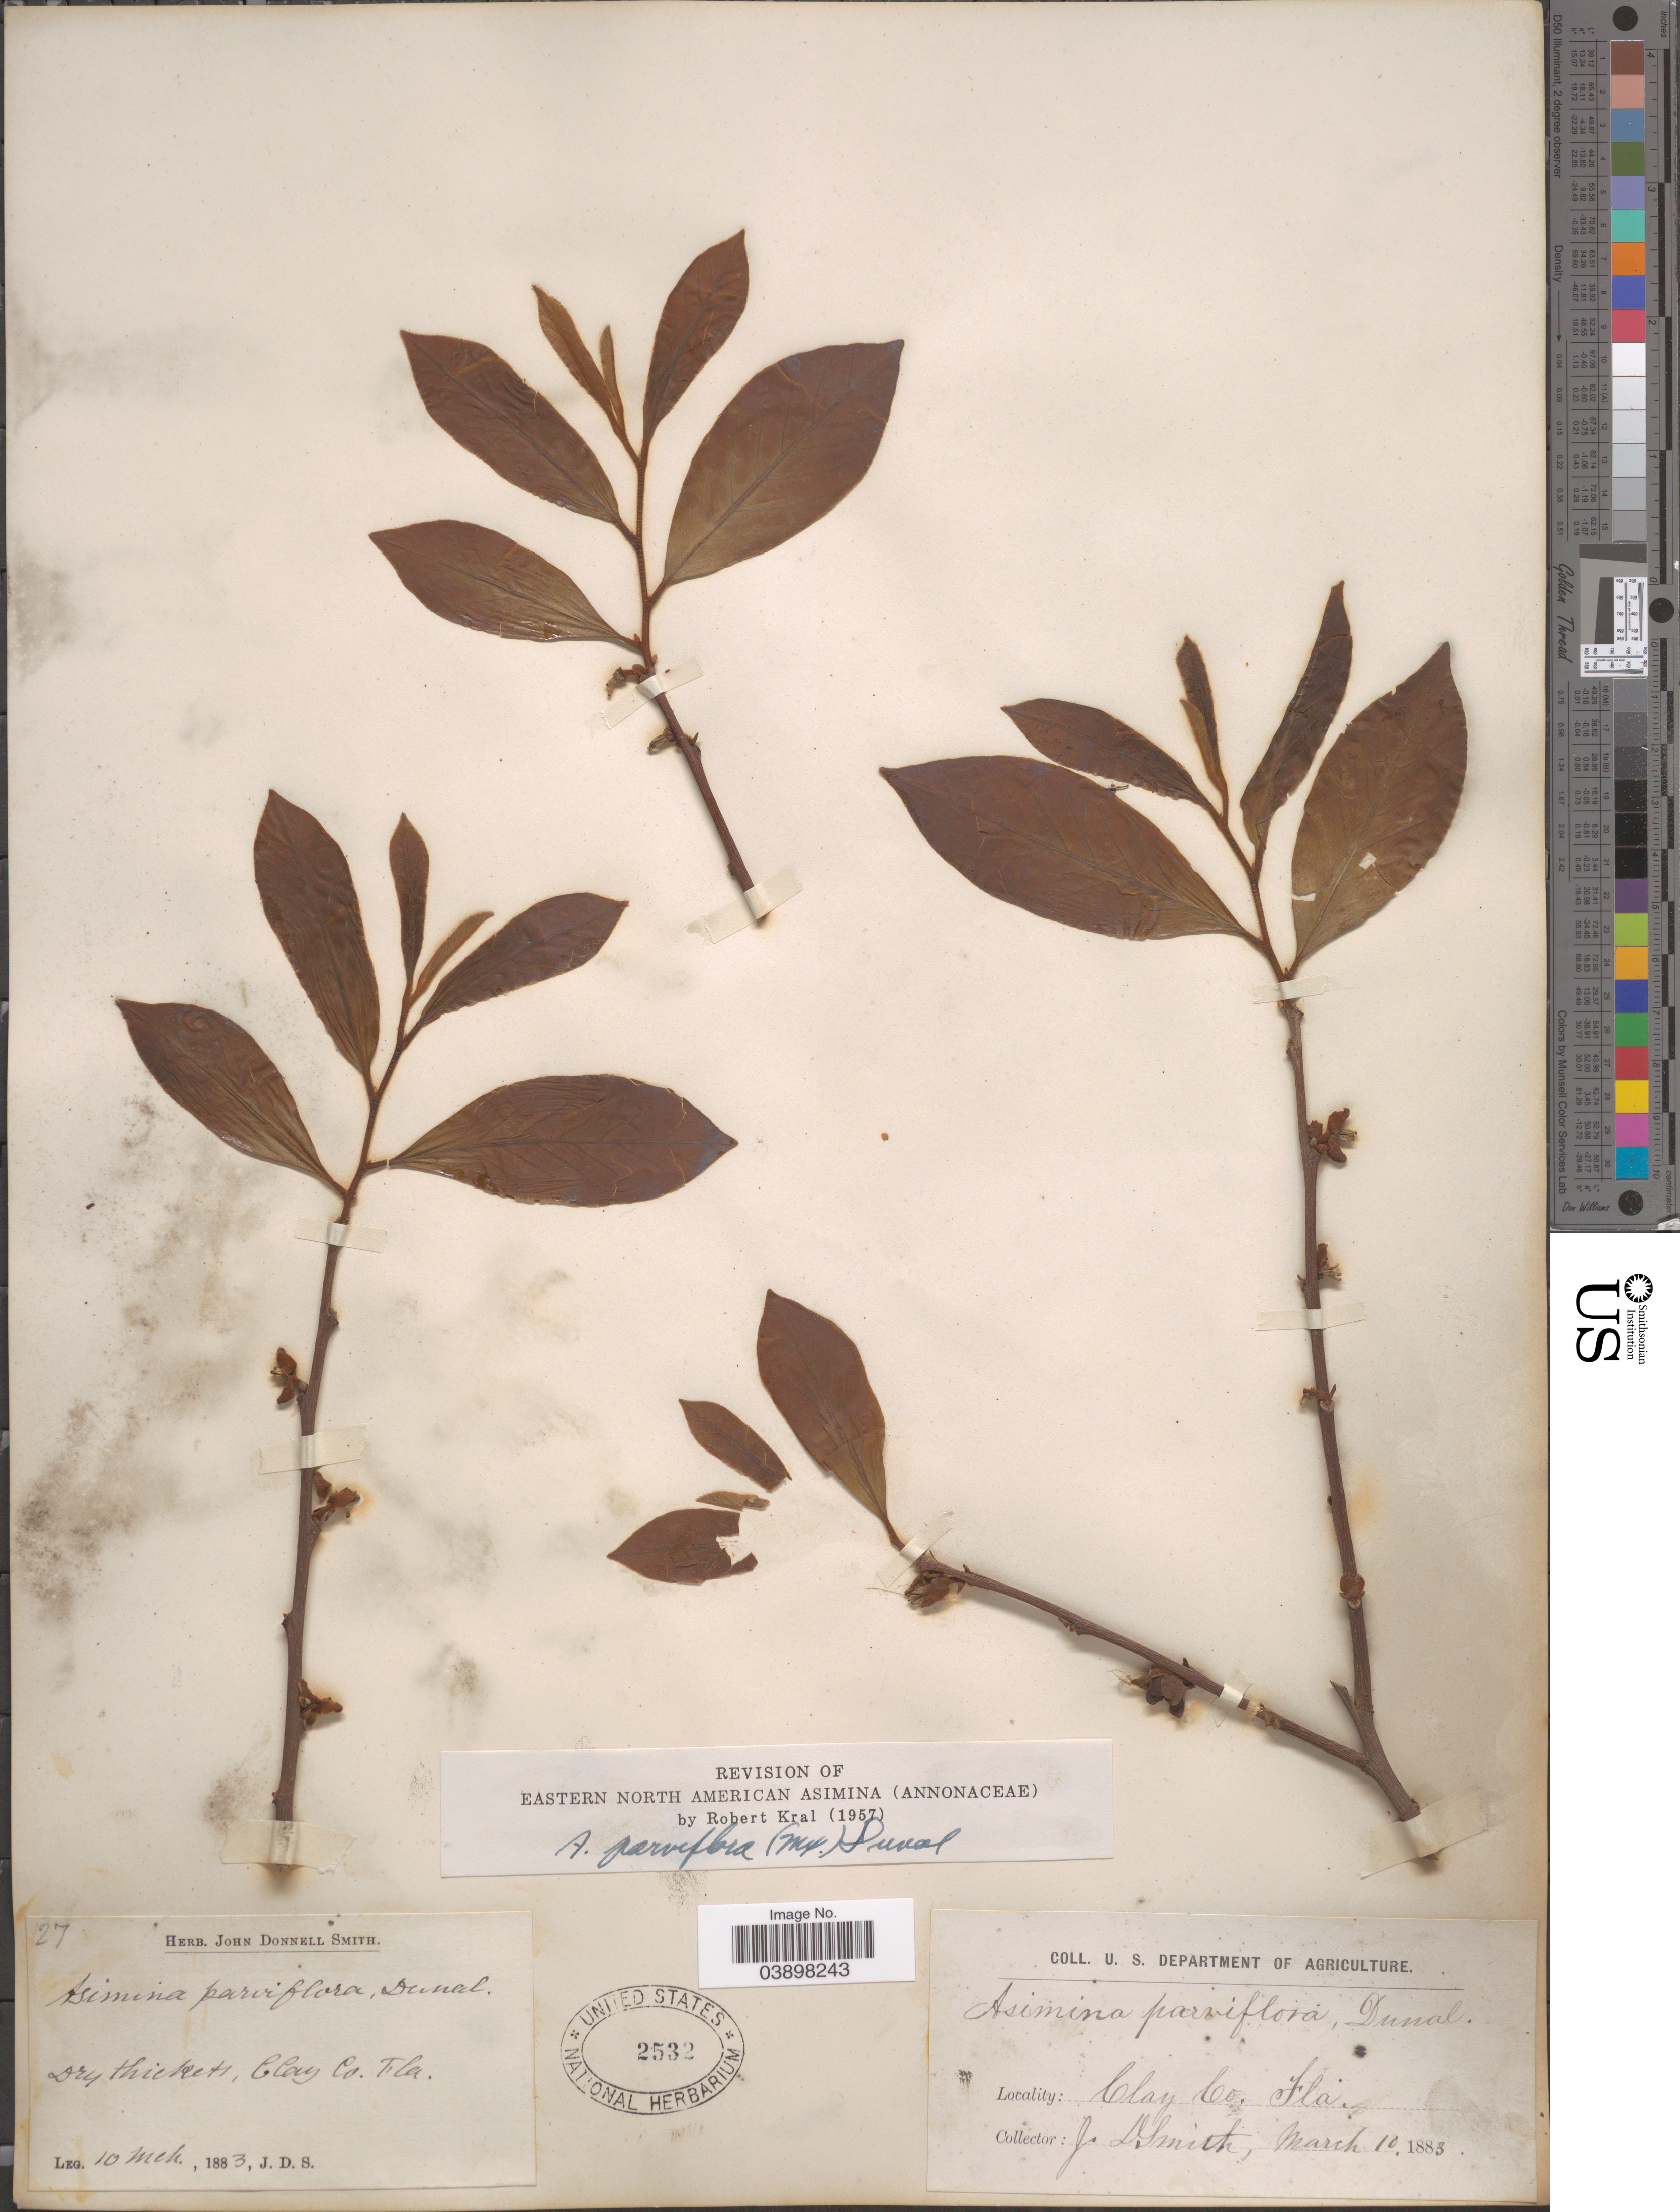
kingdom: Plantae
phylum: Tracheophyta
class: Magnoliopsida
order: Magnoliales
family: Annonaceae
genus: Asimina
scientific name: Asimina parviflora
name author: (Michx.) Dunal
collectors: J. Donnell Smith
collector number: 27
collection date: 1883-03-10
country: United States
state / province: Florida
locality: Clay Co.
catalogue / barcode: US 2532